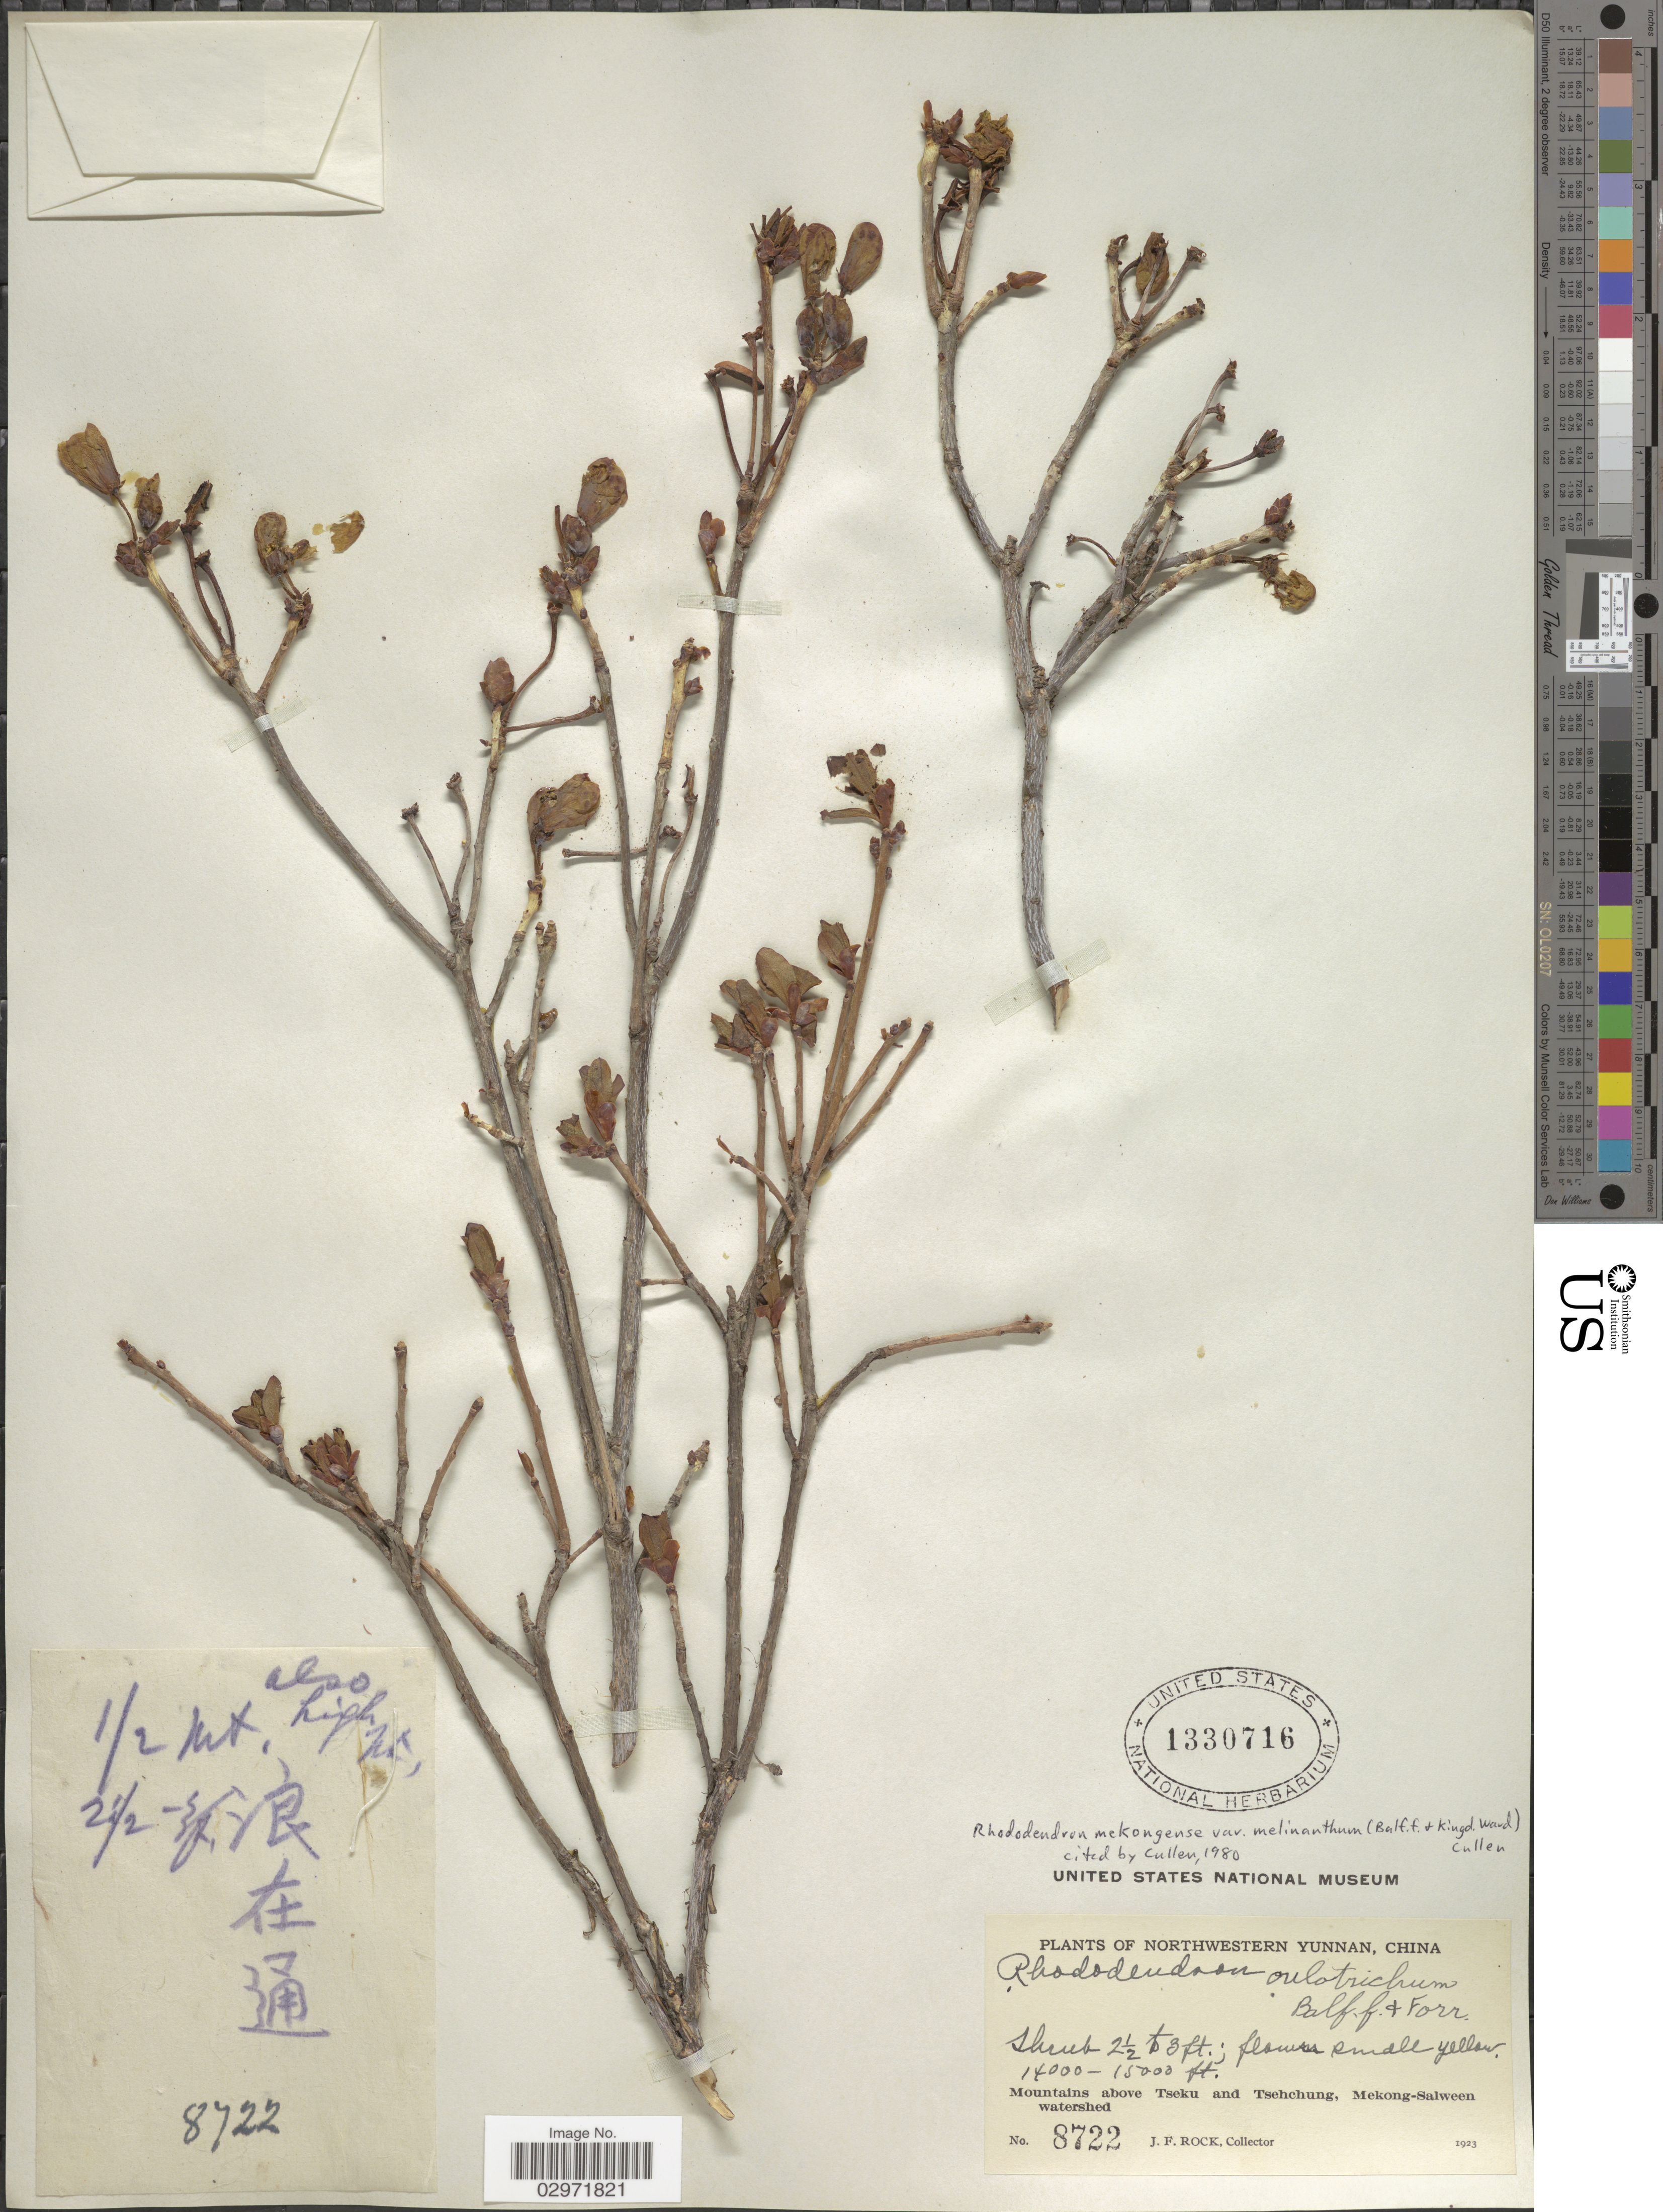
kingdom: Plantae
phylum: Tracheophyta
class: Magnoliopsida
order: Ericales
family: Ericaceae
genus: Rhododendron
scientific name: Rhododendron mekongense var. melinanthum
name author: (Balf. f. & Kingdon-Ward) Cullen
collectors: J. Rock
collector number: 8722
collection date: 1923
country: China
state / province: Yunnan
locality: Northwestern Yunnan. Mountains above Tseku and Tsehchung, Mekong-Salween watershed.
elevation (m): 4267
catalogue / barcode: US 1330716